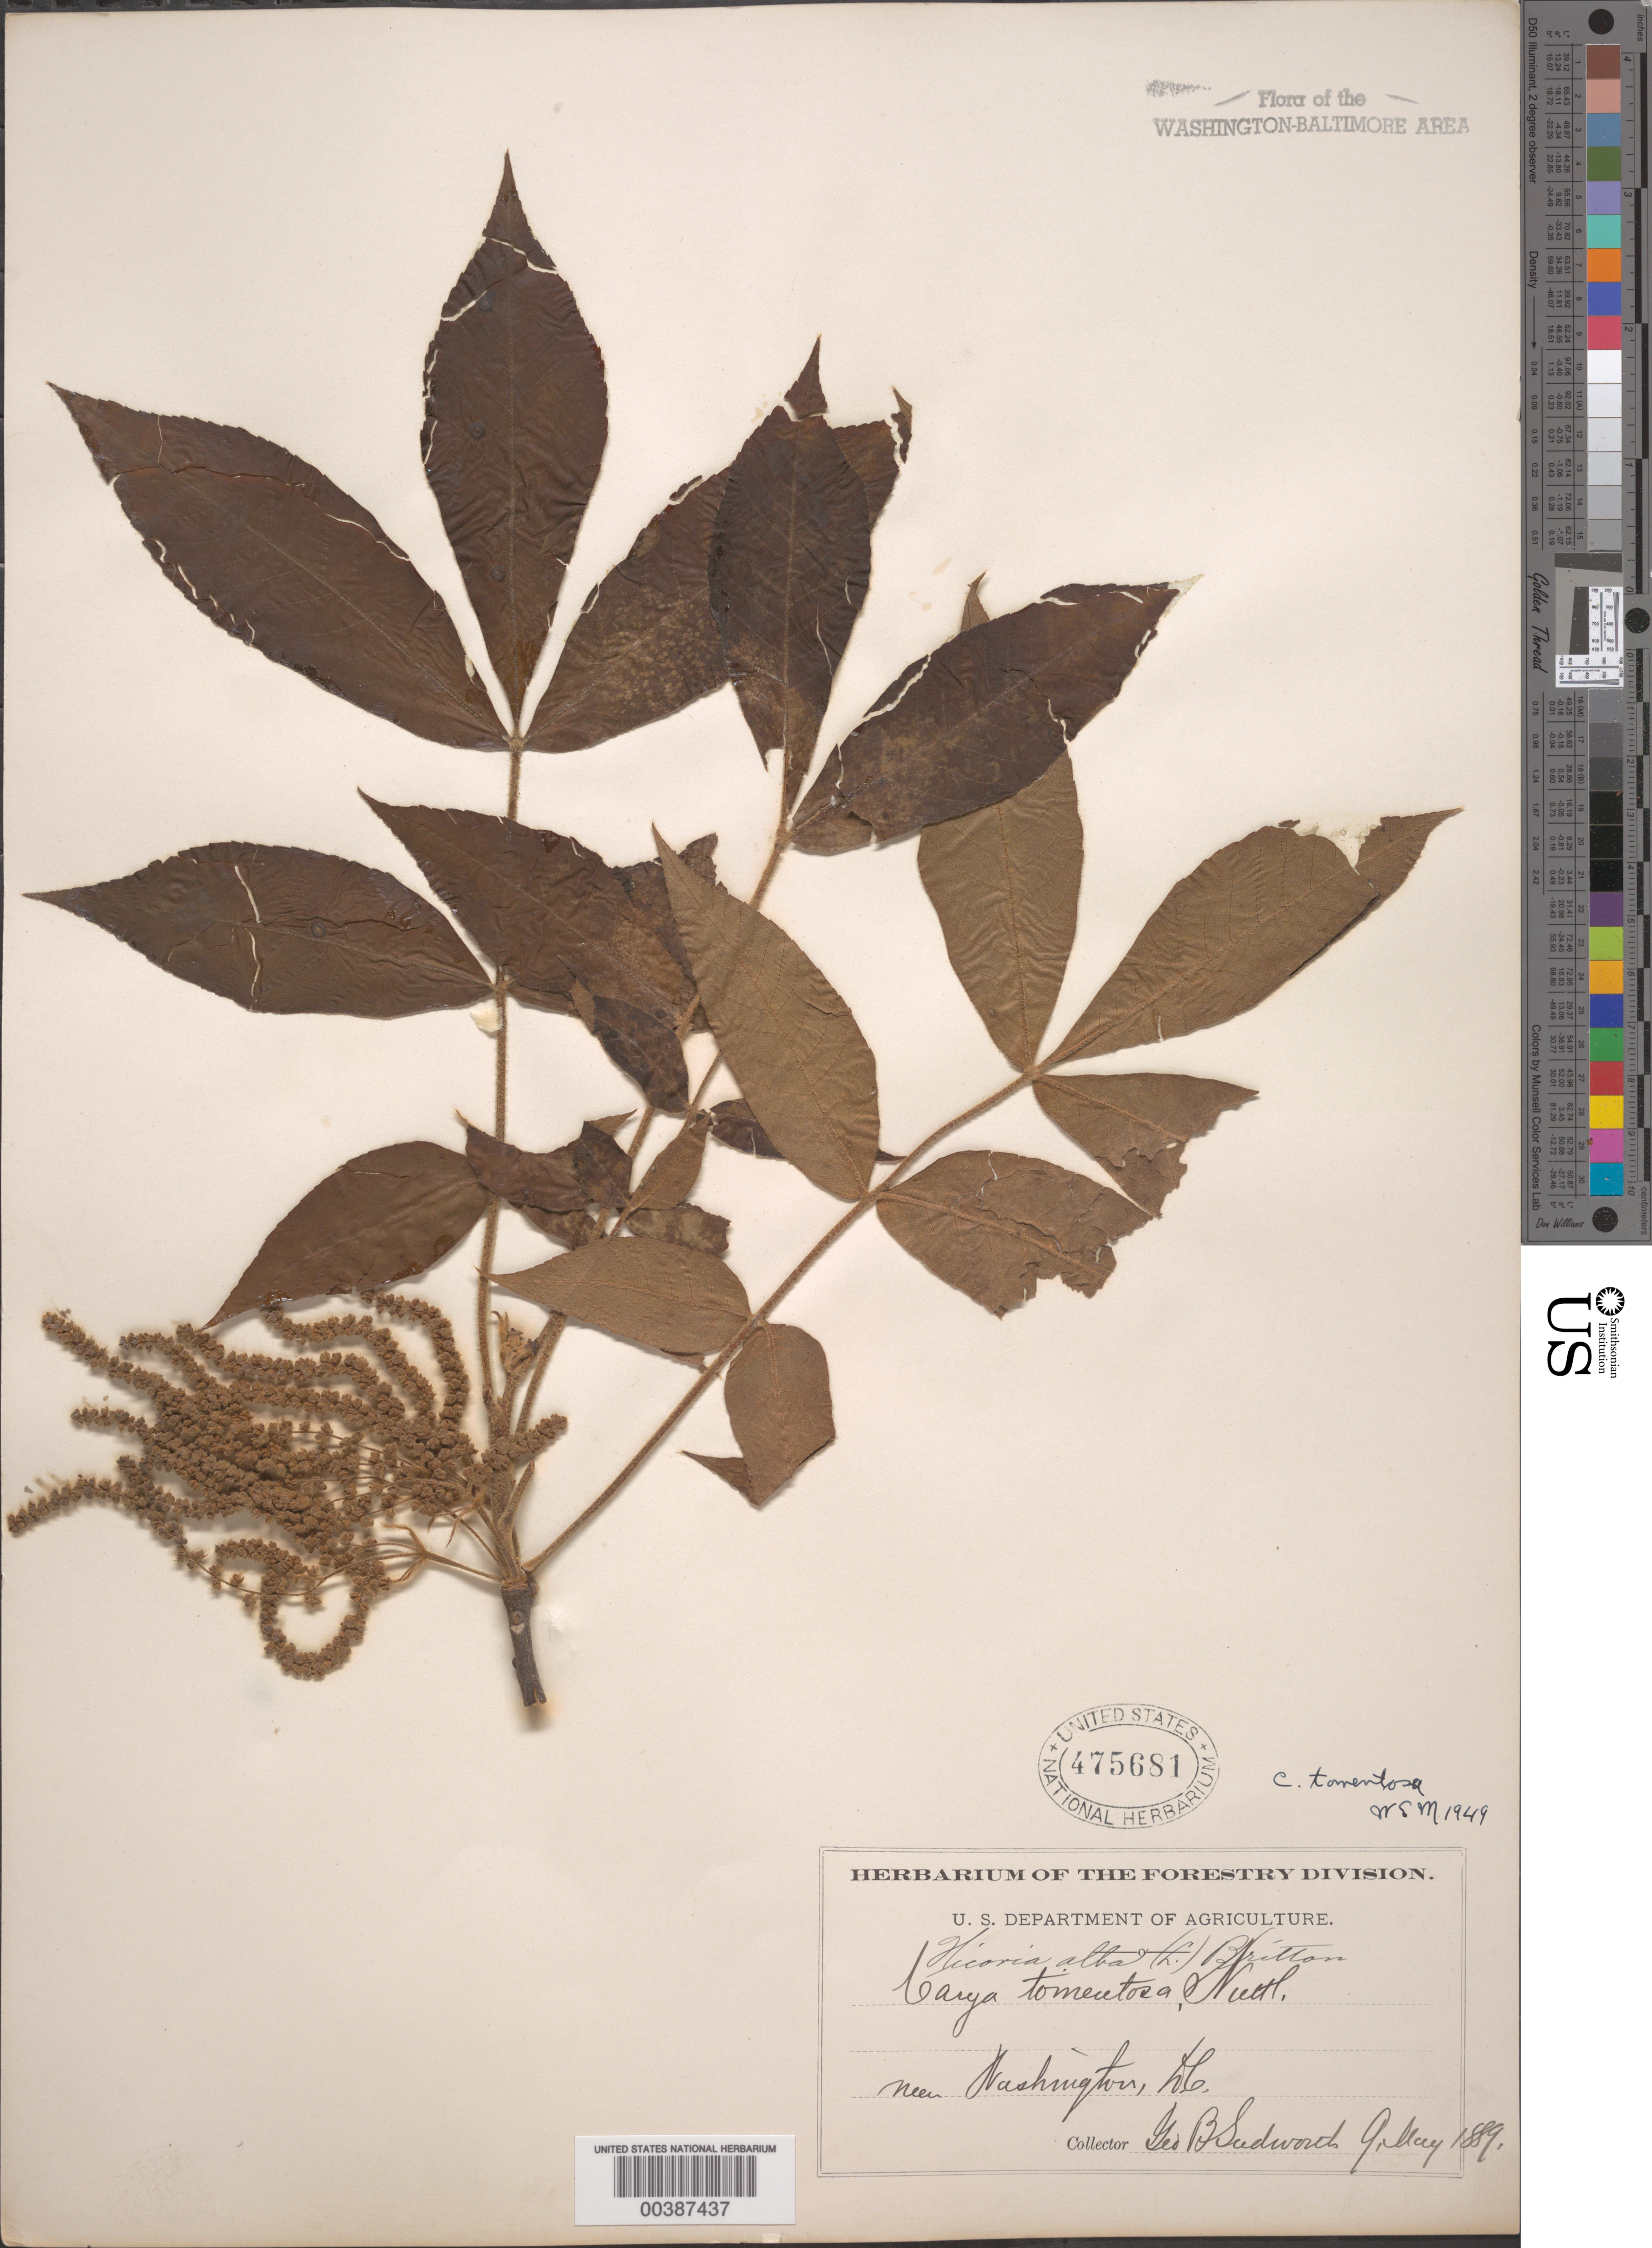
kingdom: Plantae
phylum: Tracheophyta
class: Magnoliopsida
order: Fagales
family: Juglandaceae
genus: Carya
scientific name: Carya tomentosa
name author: (Lam.) Nutt.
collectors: G. B. Sudworth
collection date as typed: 09 May 1889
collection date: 1889-05-09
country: United States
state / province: District of Columbia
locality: Washington DC area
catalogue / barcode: US 475681